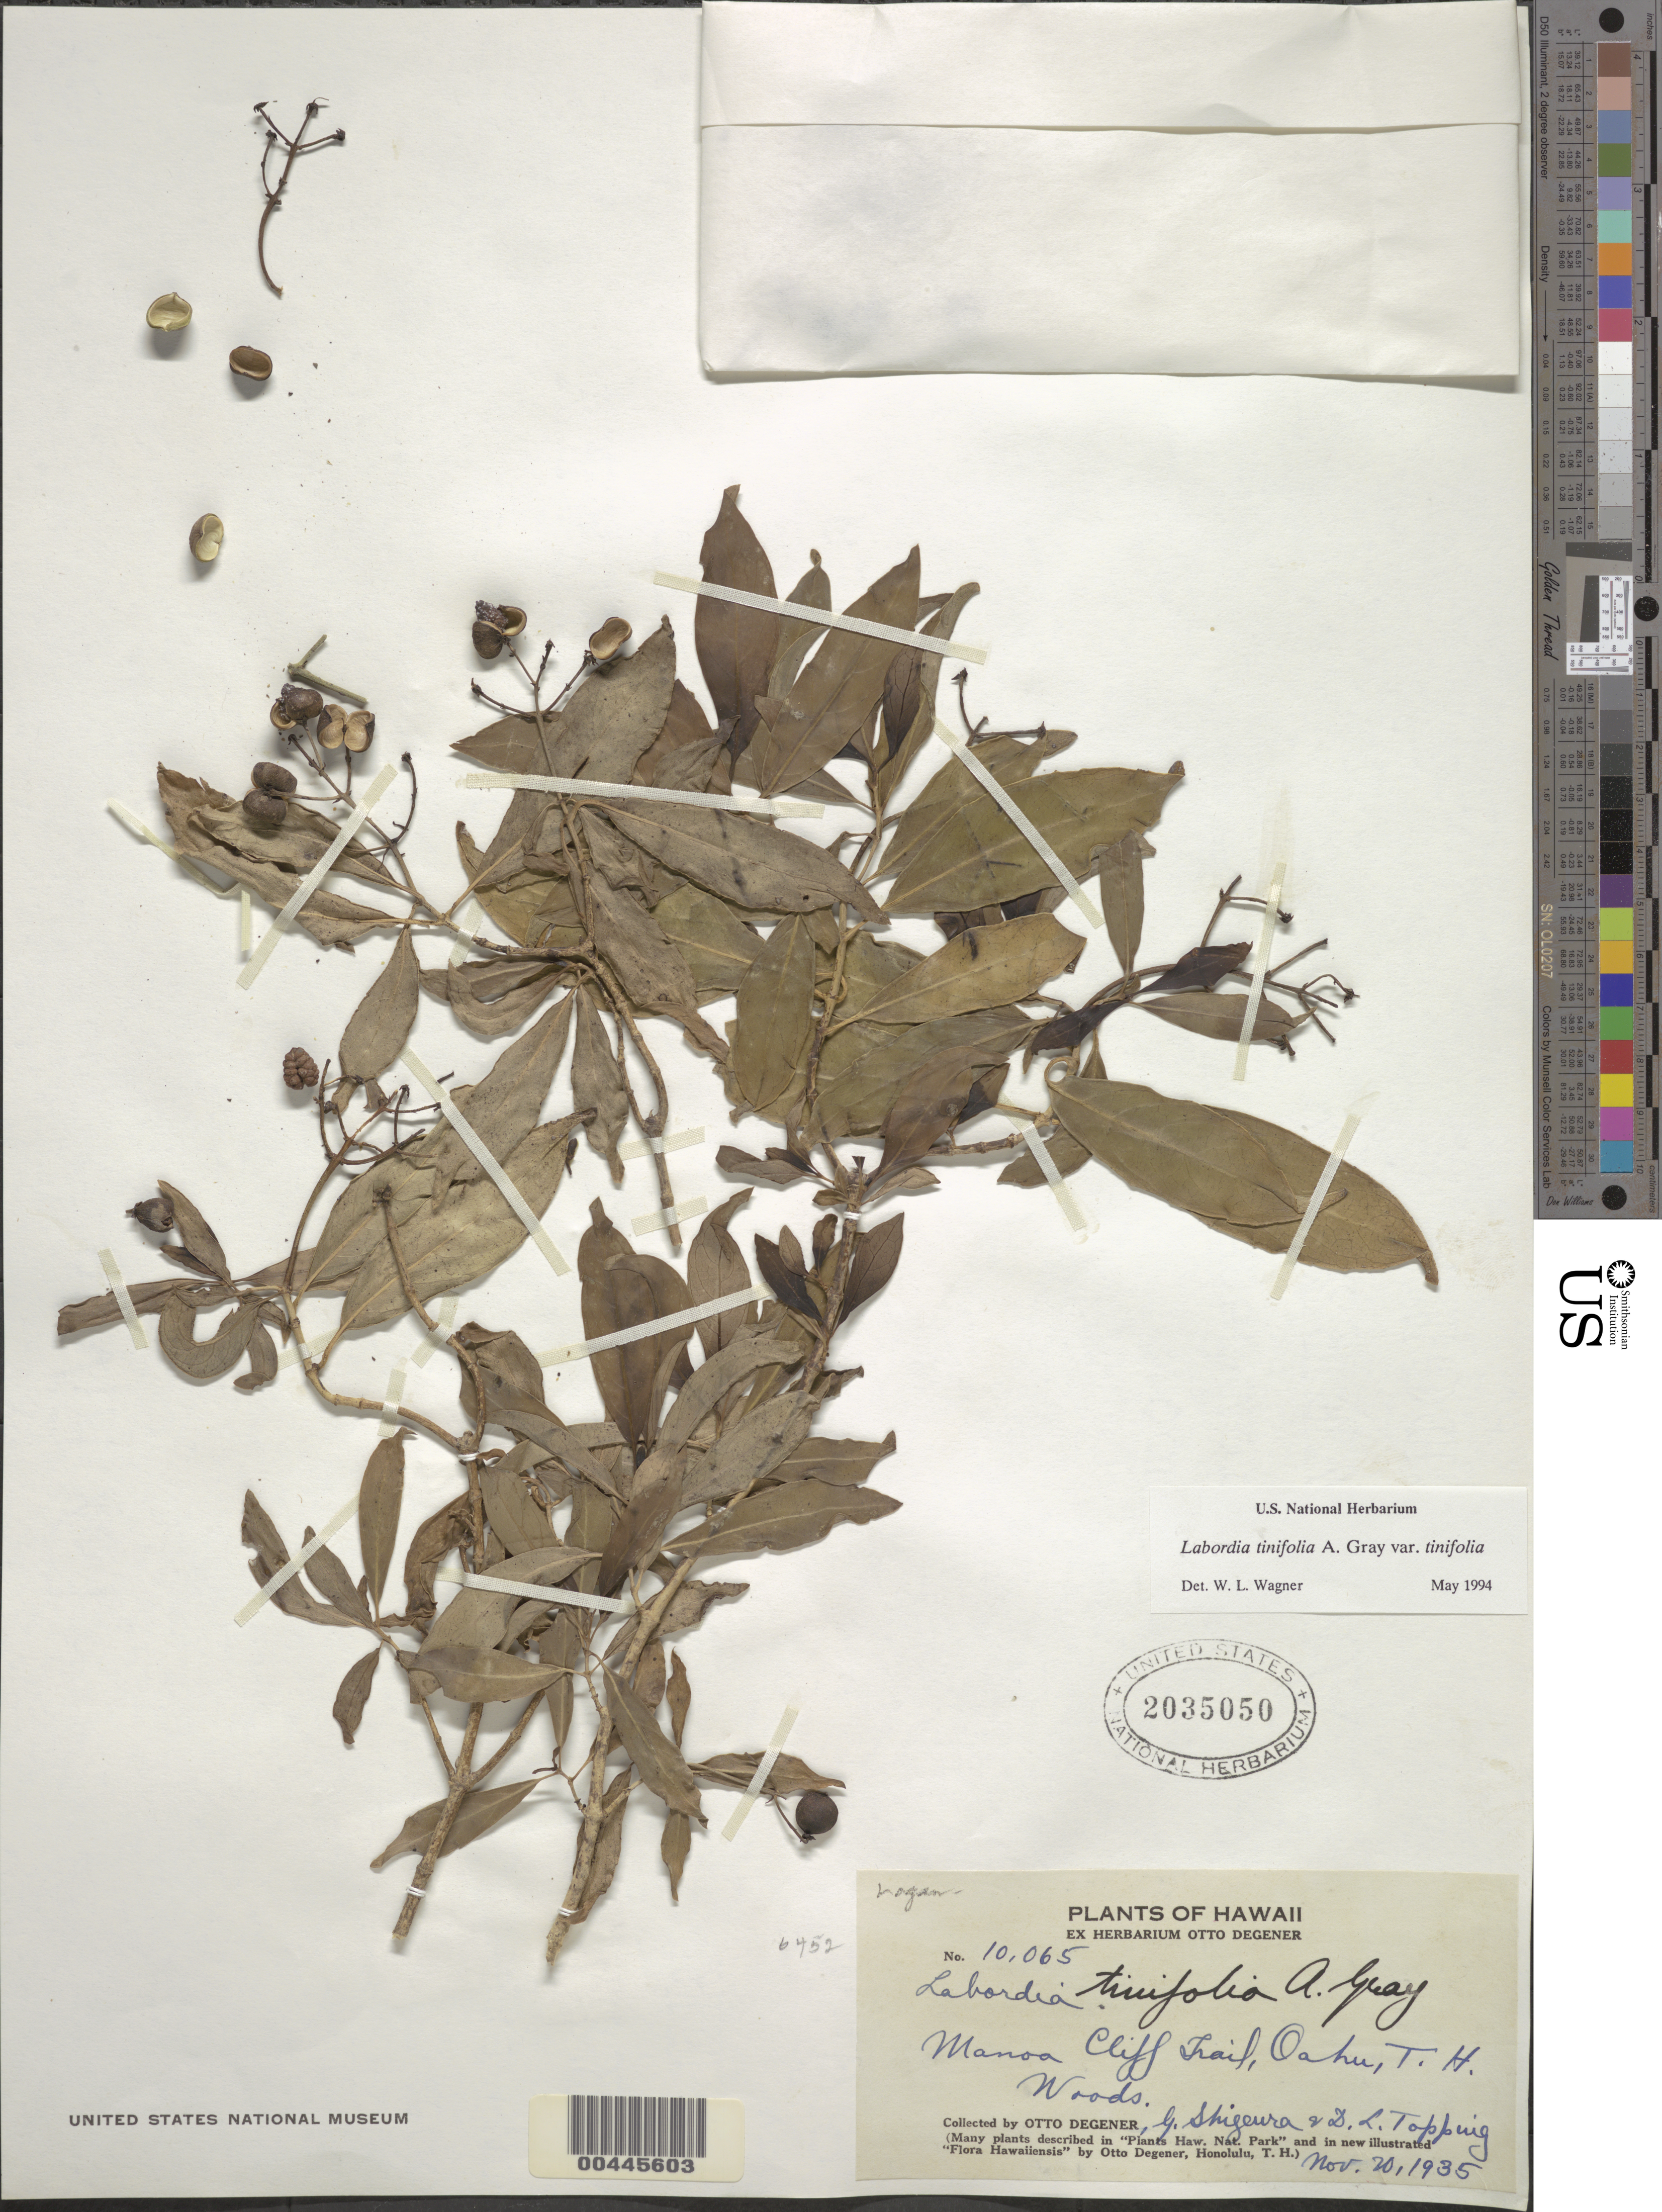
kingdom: Plantae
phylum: Tracheophyta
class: Magnoliopsida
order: Gentianales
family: Loganiaceae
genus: Geniostoma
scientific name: Geniostoma tinifolium var. tinifolium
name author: A. Gray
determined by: Wagner, W. L., (BOT), Smithsonian Institution - National Museum of Natural History (UNITED STATES)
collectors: O. Degener, G. Shigeura & D. L. Topping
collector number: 10065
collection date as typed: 20 Nov 1935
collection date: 1935-11-20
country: United States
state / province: Hawaii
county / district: Honolulu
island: Oahu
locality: Manoa Cliff Trail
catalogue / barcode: US 2035050